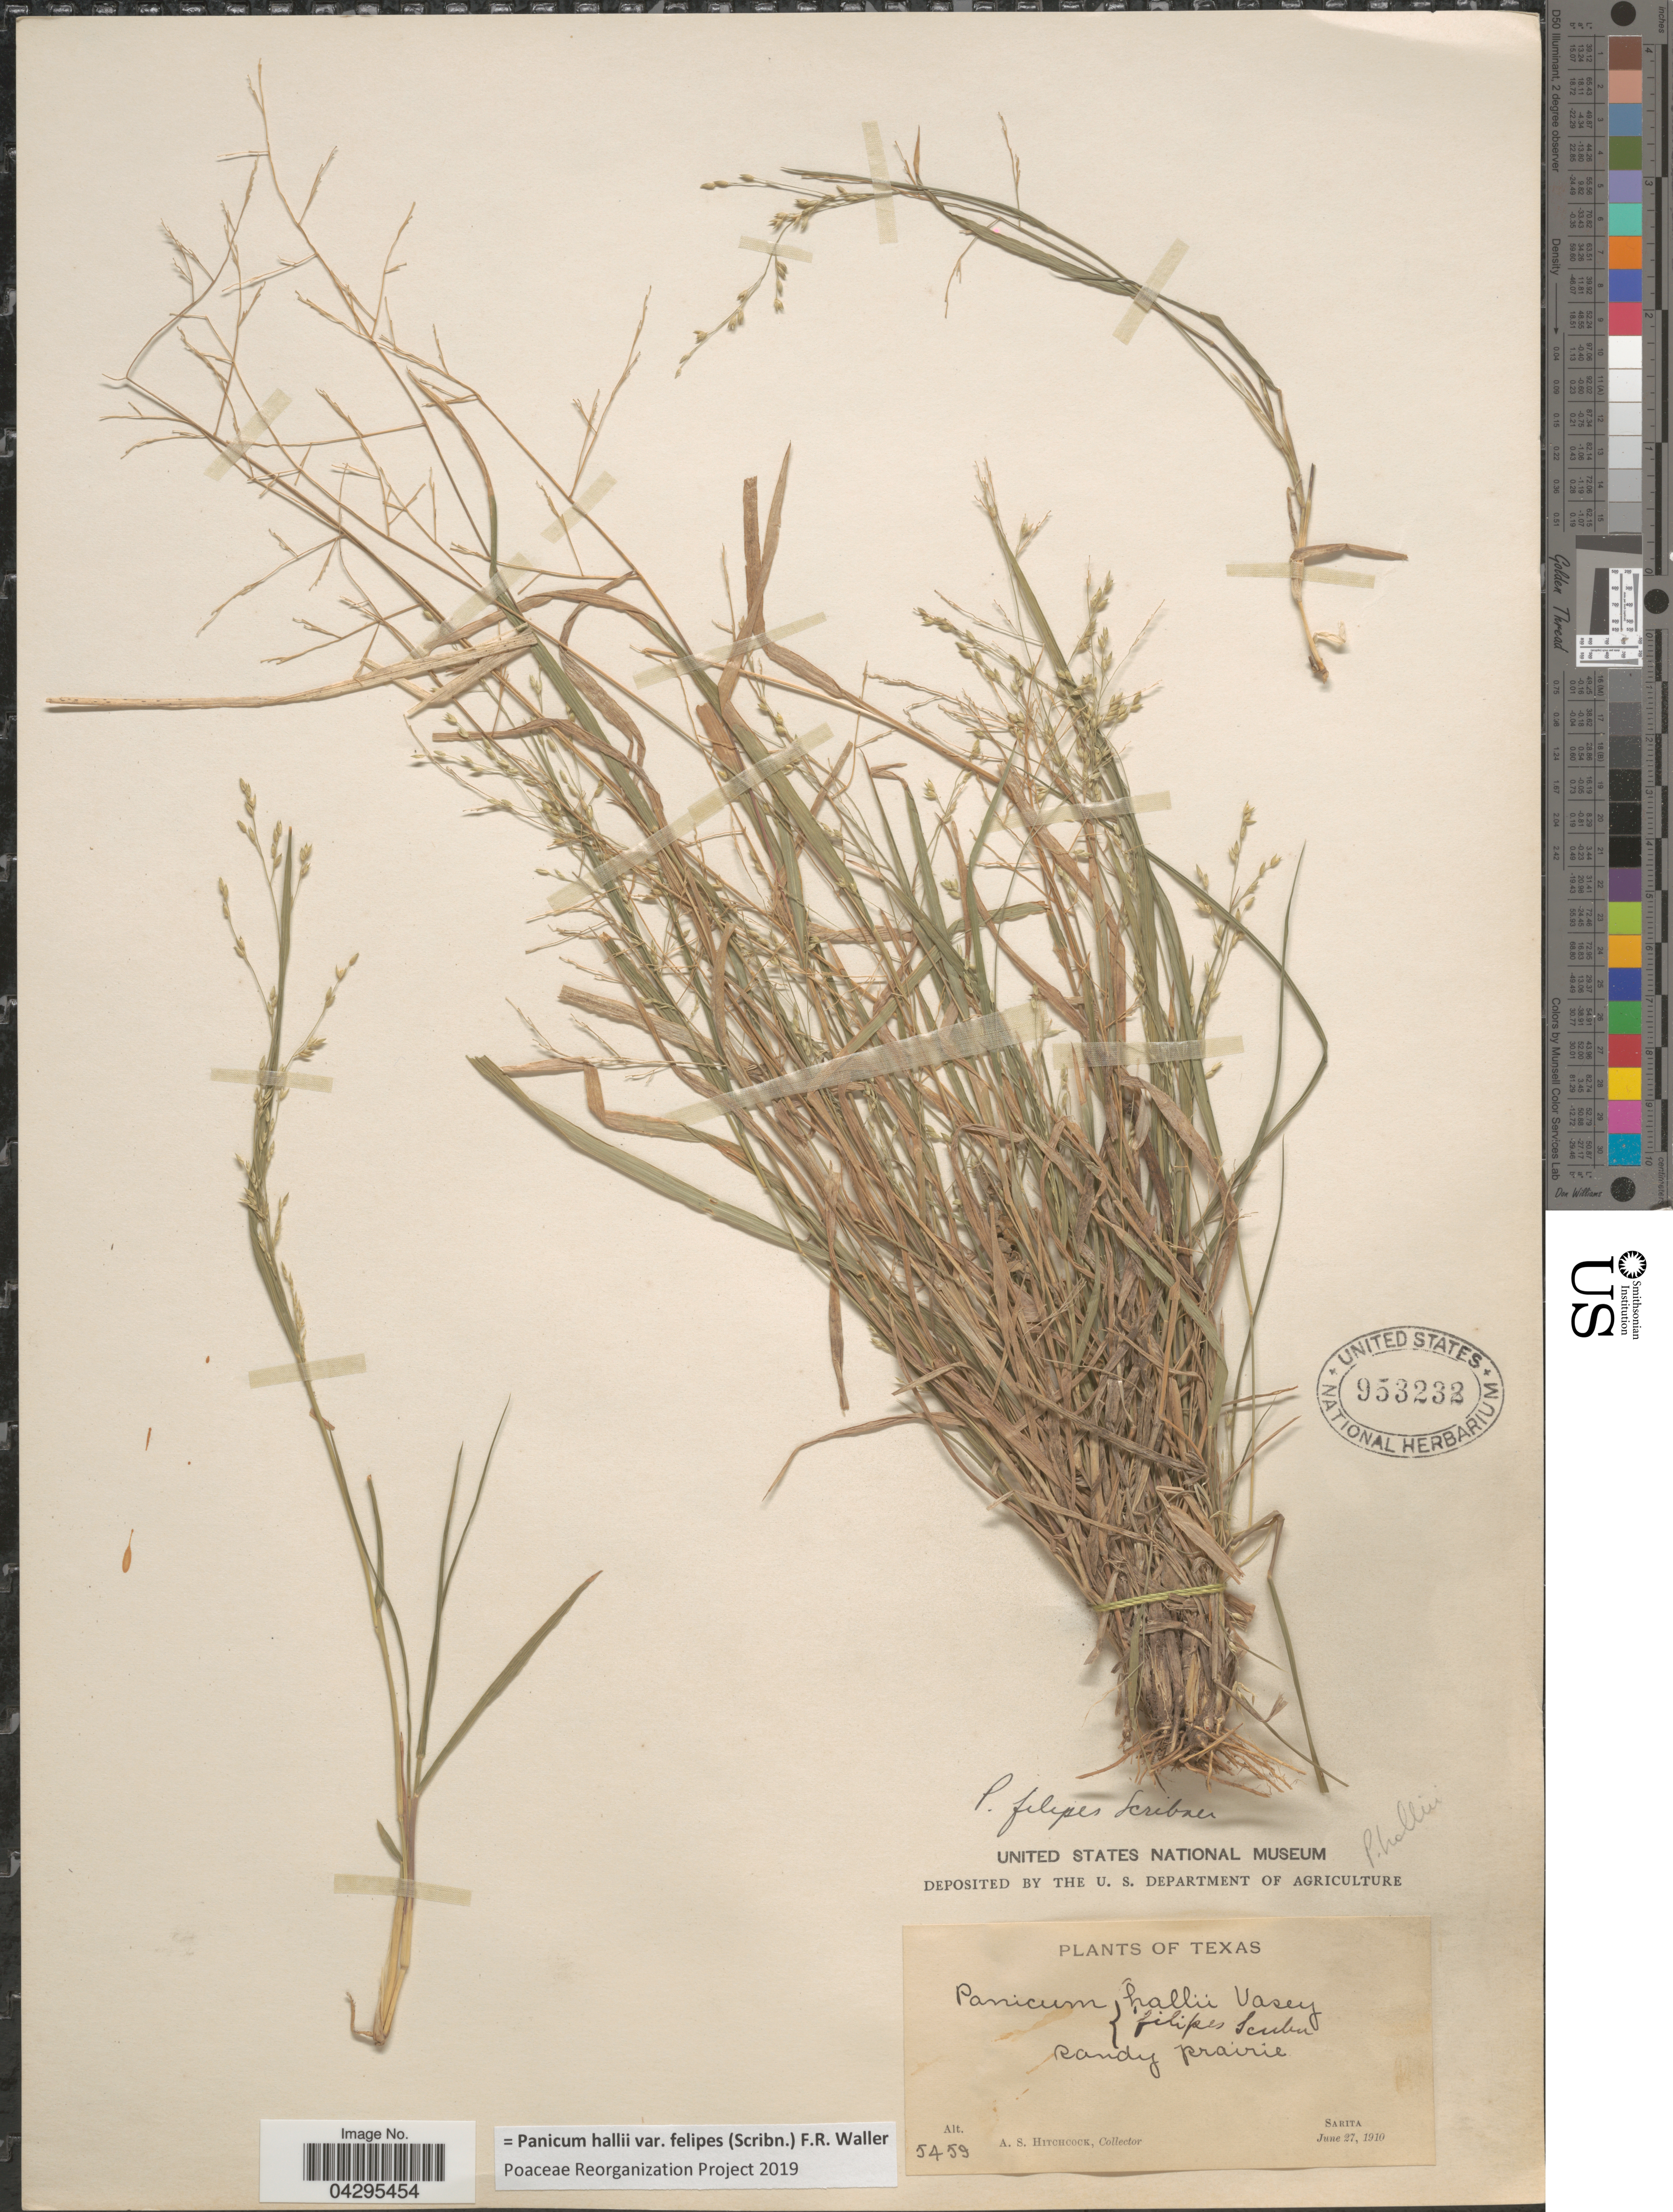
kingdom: Plantae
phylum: Tracheophyta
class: Liliopsida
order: Poales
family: Poaceae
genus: Panicum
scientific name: Panicum hallii var. felipes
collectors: A. S. Hitchcock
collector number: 5459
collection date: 1910-06-27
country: United States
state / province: Texas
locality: Sarita.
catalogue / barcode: US 953232